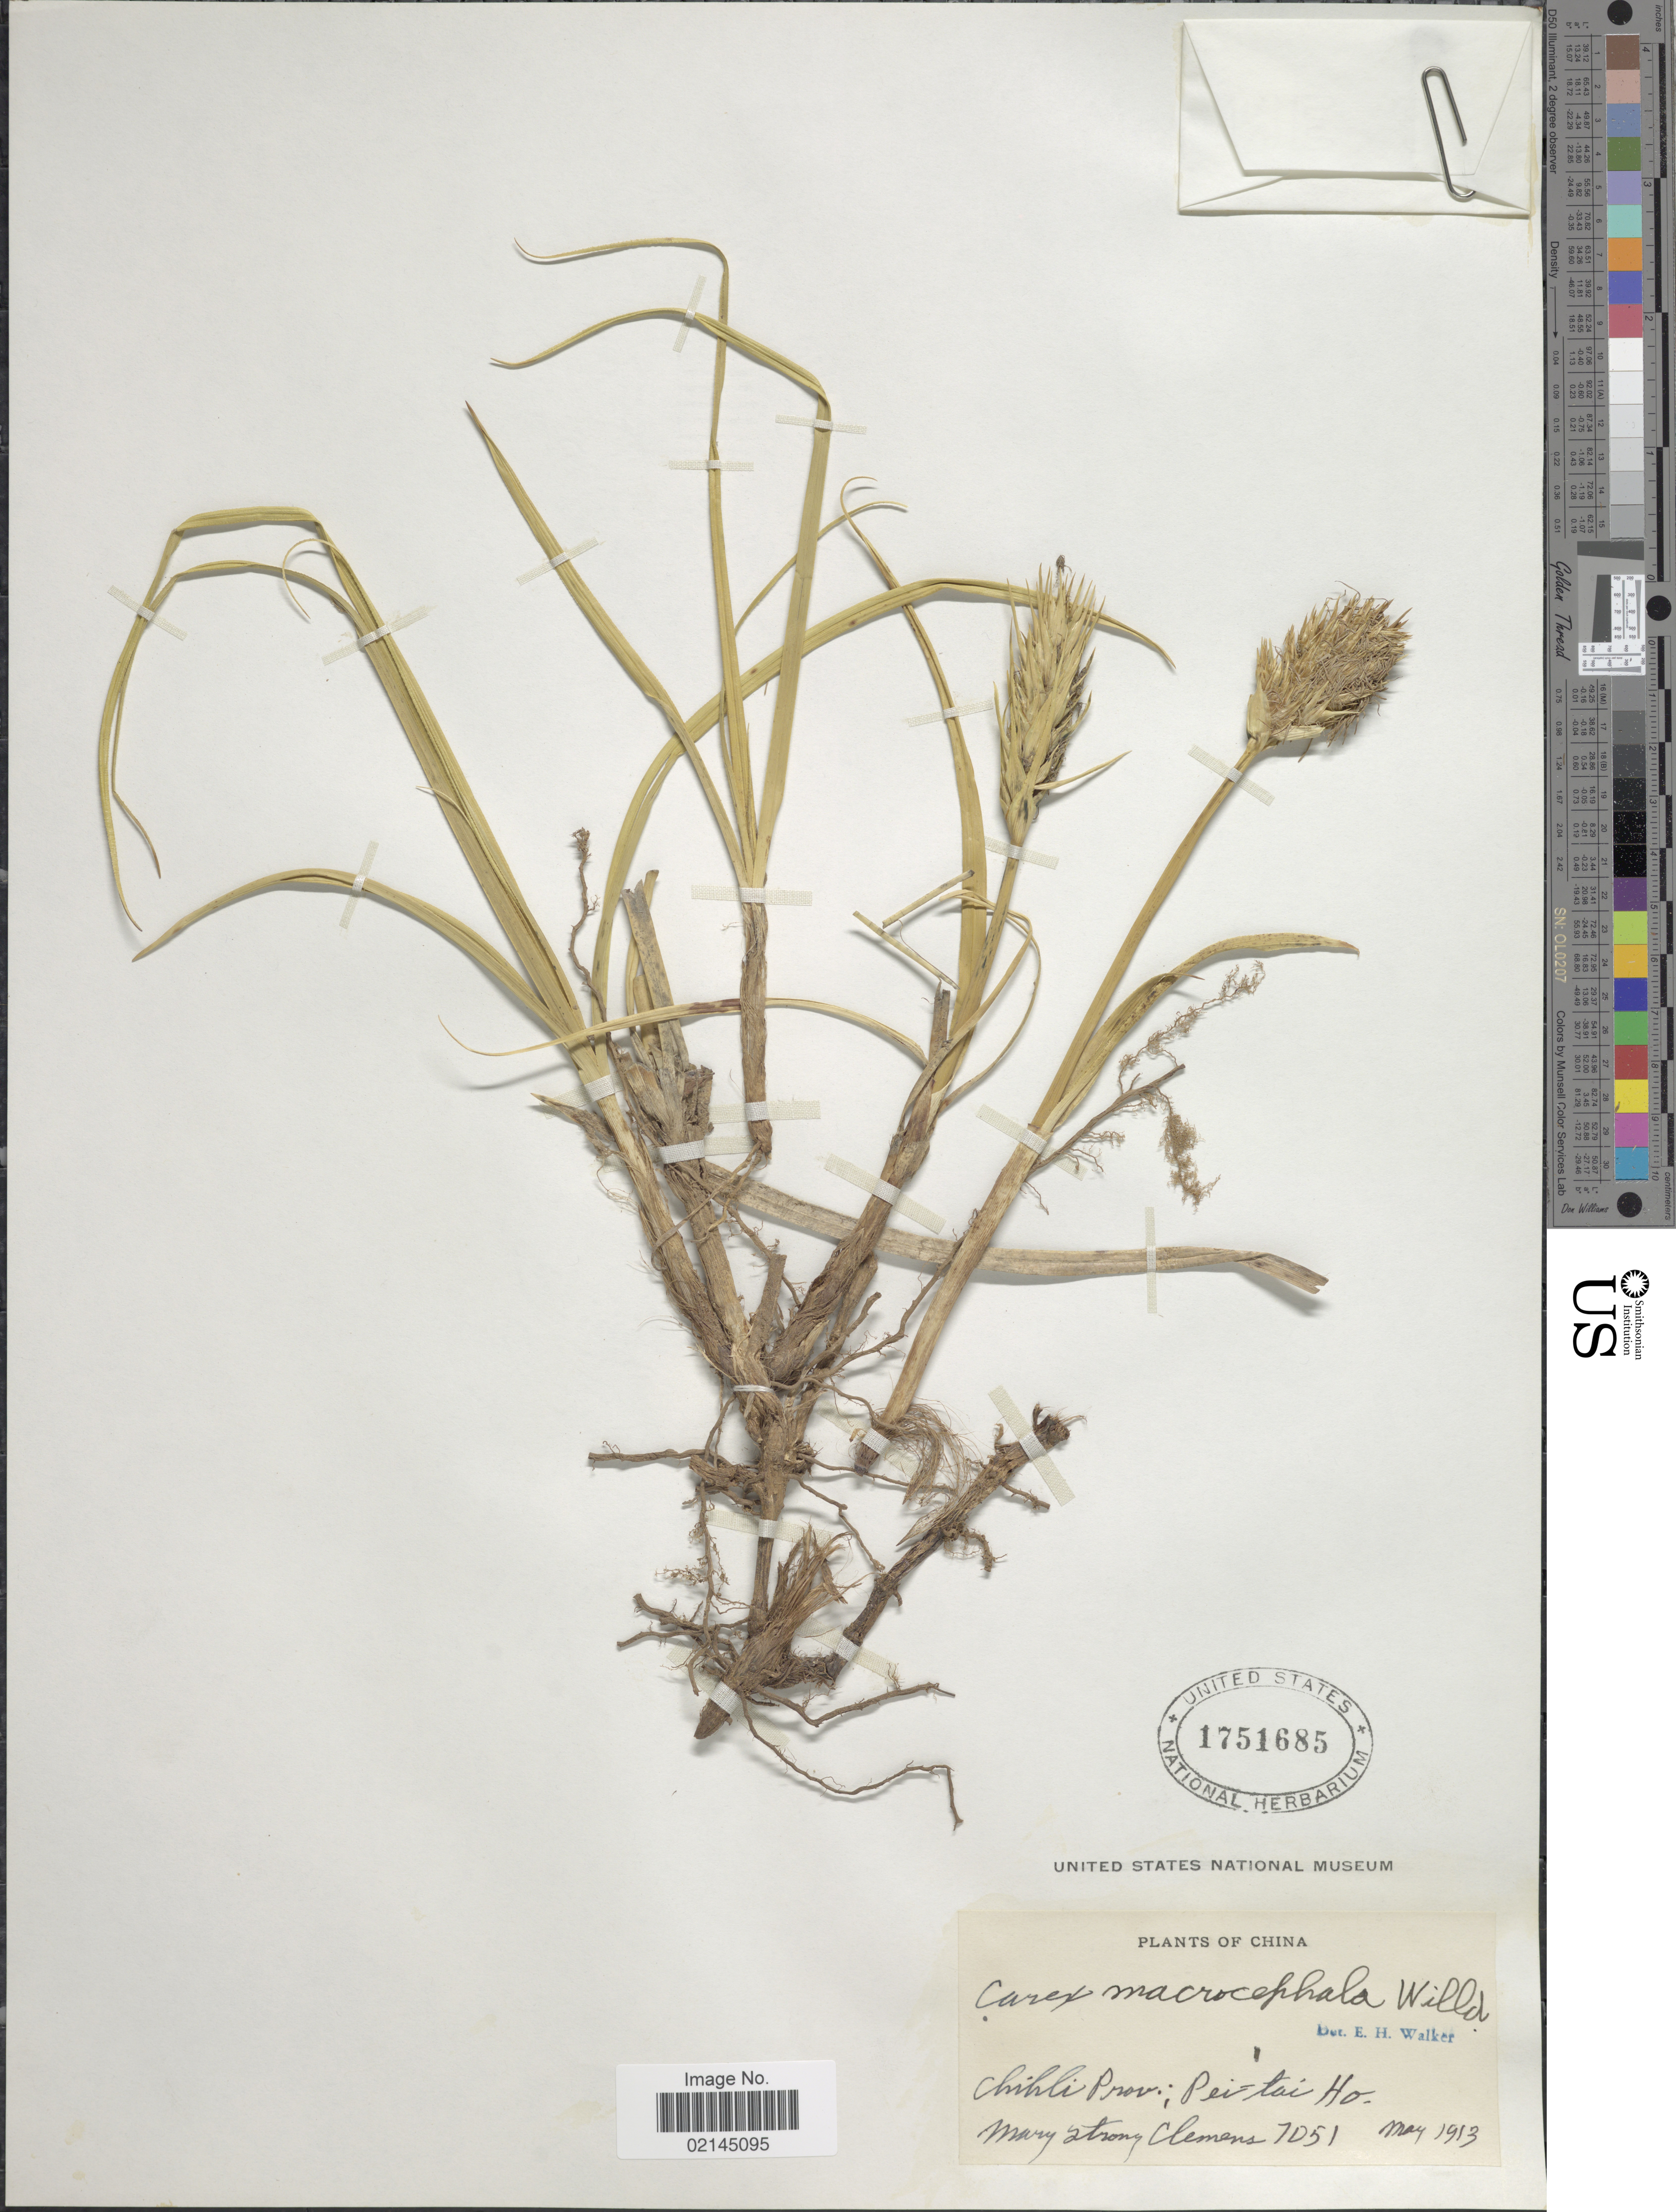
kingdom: Plantae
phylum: Tracheophyta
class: Liliopsida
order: Poales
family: Cyperaceae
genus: Carex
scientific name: Carex macrocephala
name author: Willd. ex Spreng.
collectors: M. S. Clemens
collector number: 7051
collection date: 1913-05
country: China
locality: Chihli Prov.; Pei-tai Ho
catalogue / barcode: US 1751685